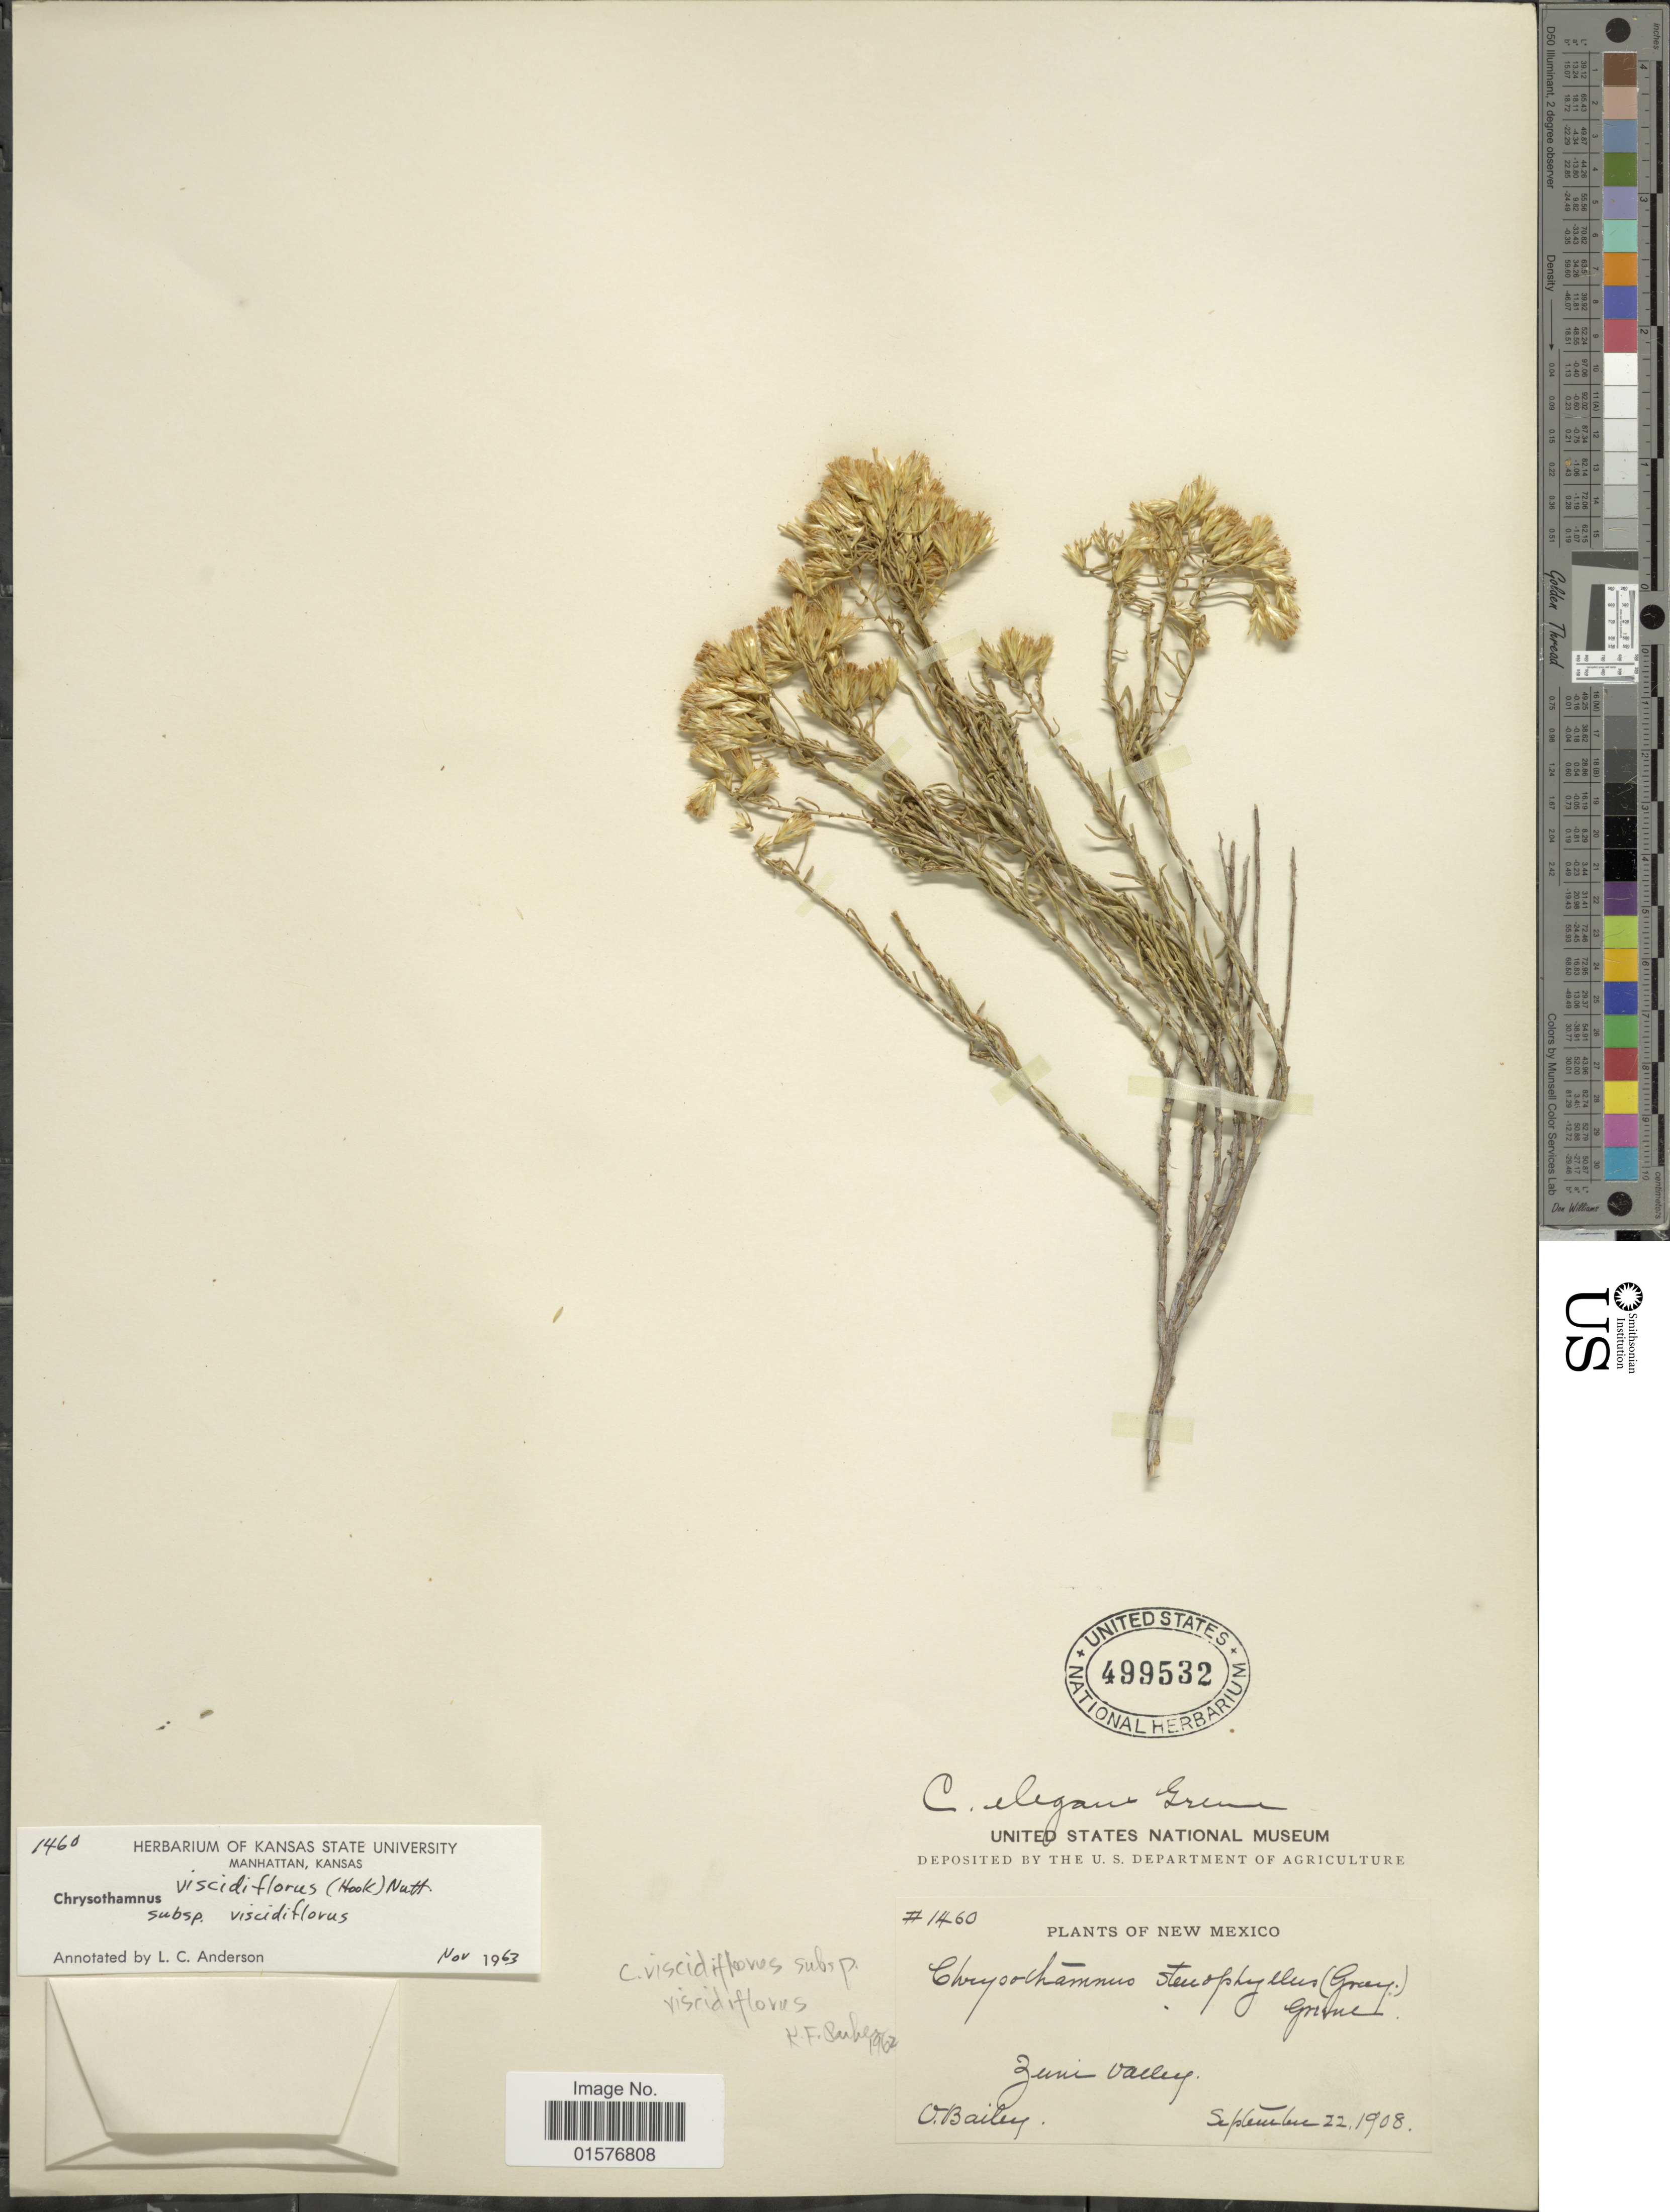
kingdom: Plantae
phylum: Tracheophyta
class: Magnoliopsida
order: Asterales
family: Asteraceae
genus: Chrysothamnus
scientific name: Chrysothamnus viscidiflorus subsp. viscidiflorus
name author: (Hook.) Nutt.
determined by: Urbatsch, Lowell E., Curator (LSU), Louisiana State University (UNITED STATES)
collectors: V. O. Bailey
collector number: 1460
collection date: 1908-09-22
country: United States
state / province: New Mexico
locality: Zuni Valley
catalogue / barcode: US 499532